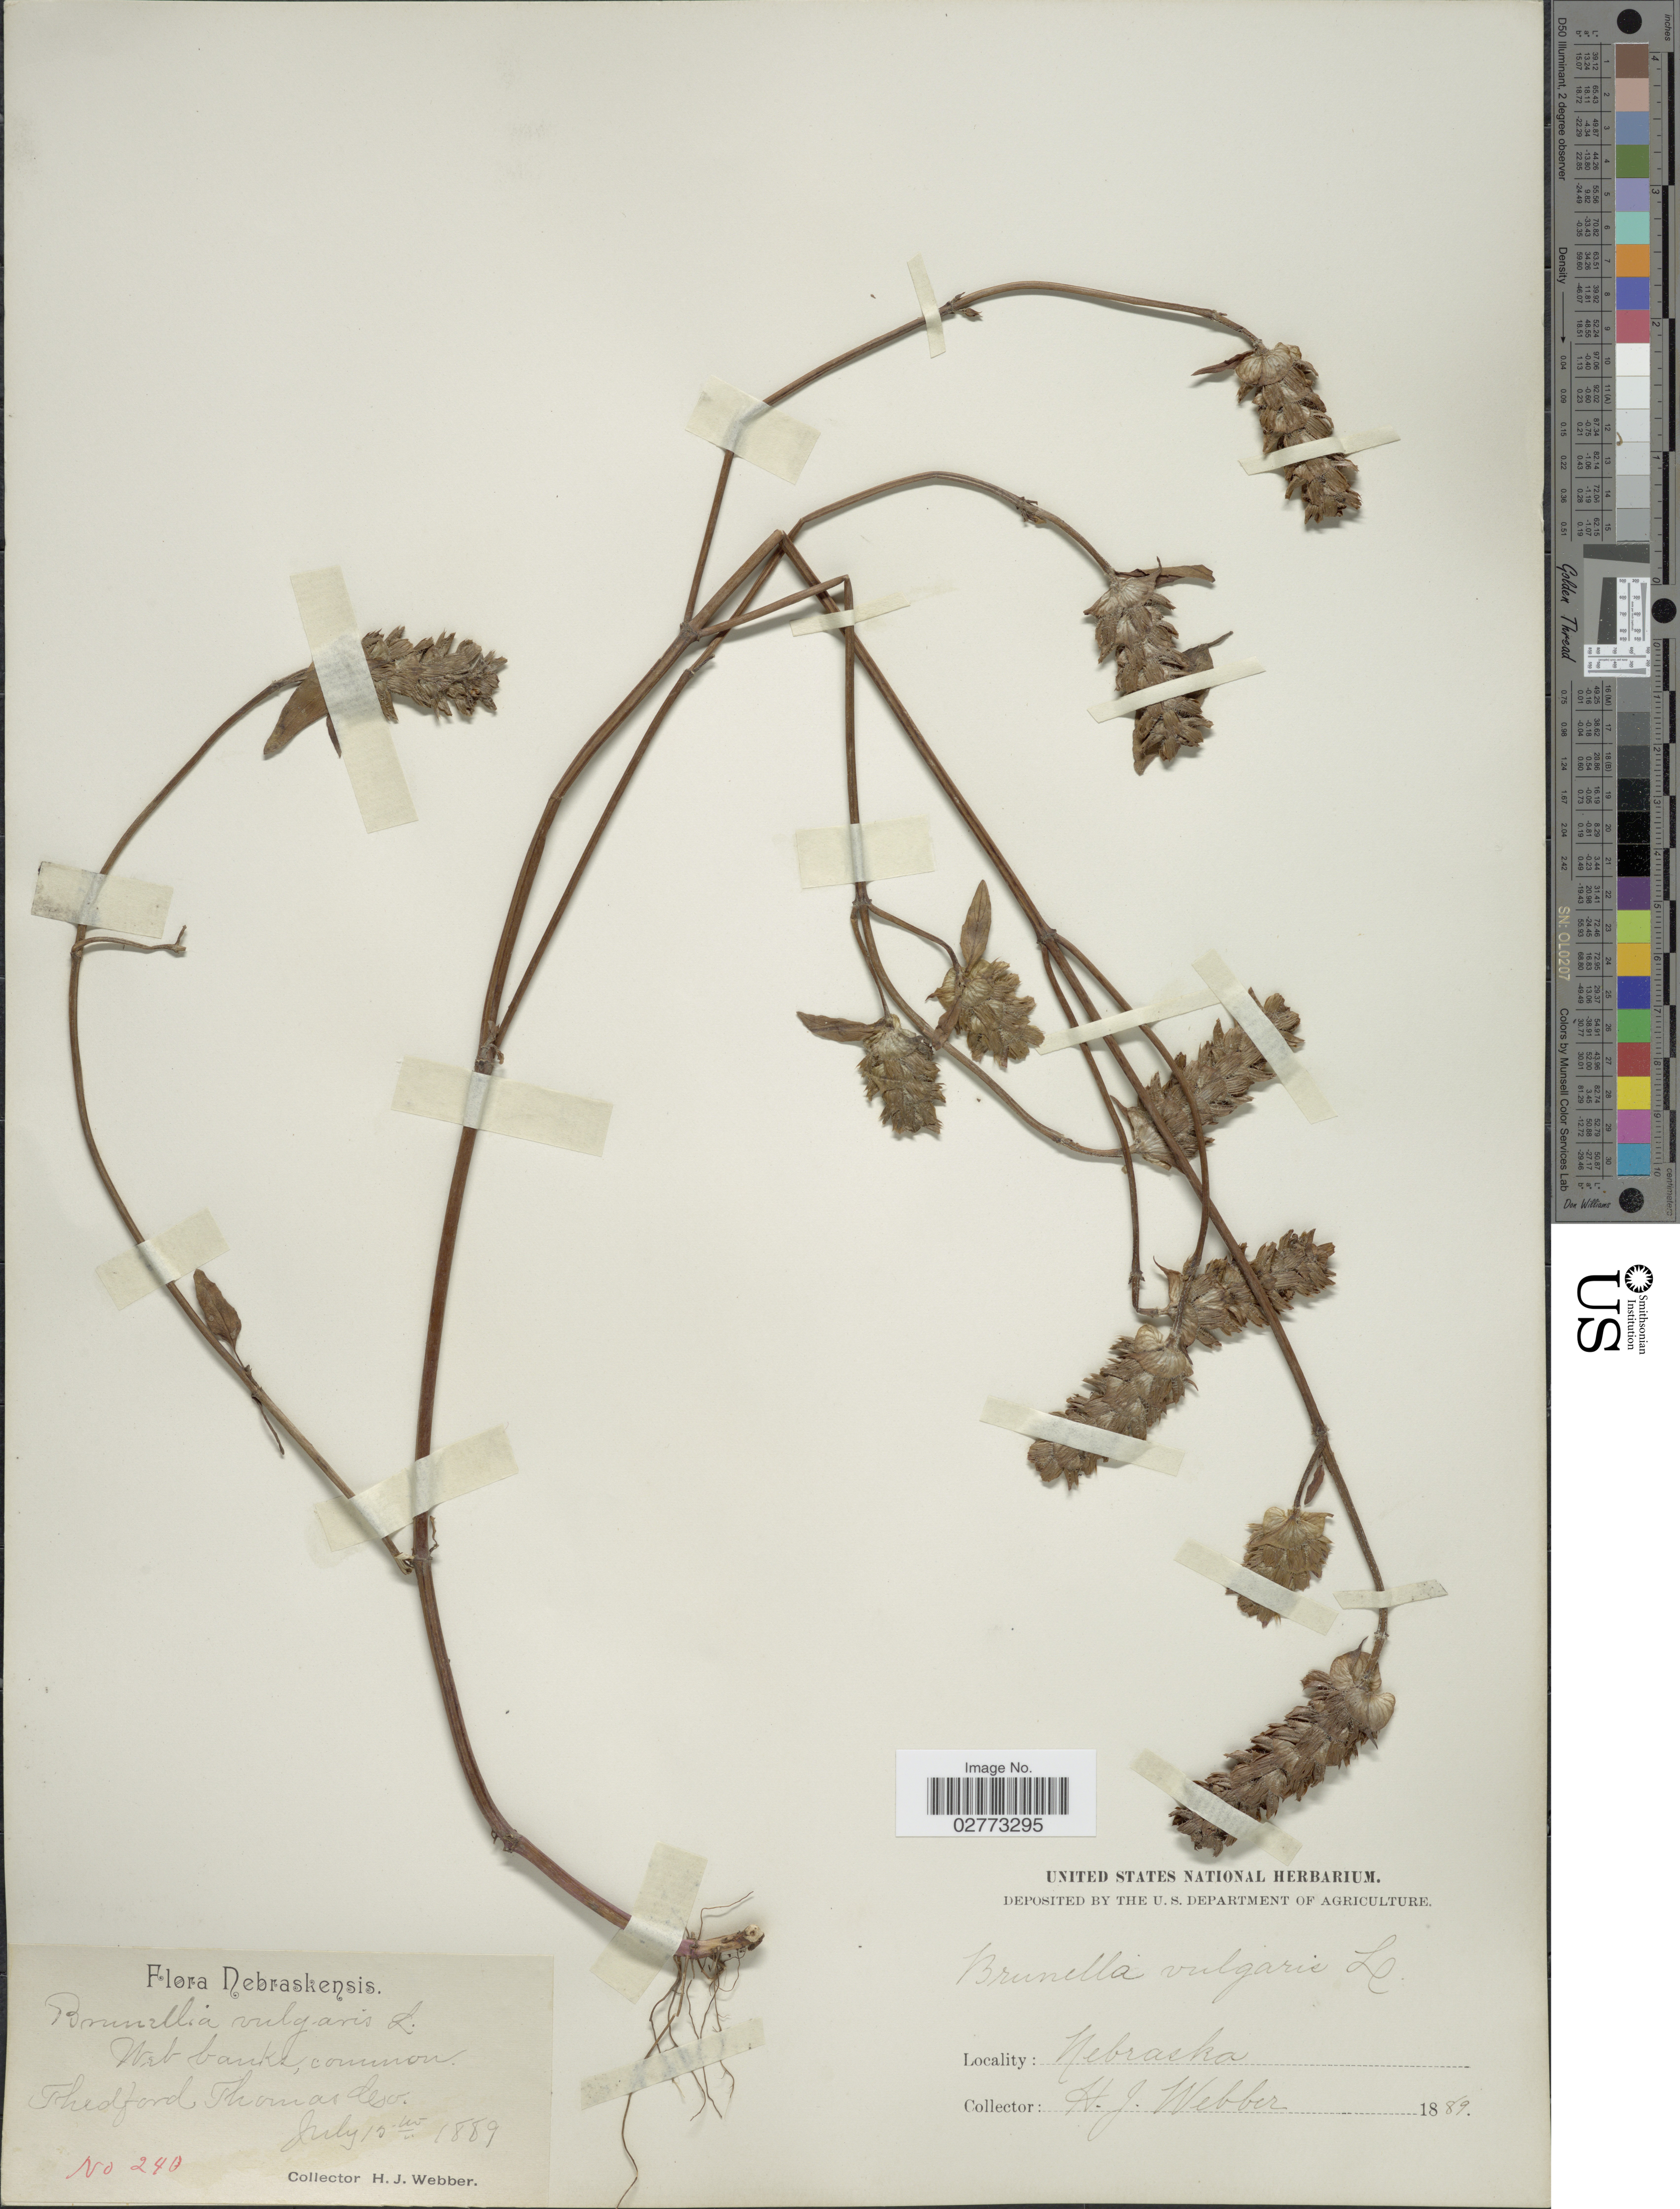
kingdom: Plantae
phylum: Tracheophyta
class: Magnoliopsida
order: Lamiales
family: Lamiaceae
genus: Prunella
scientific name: Prunella vulgaris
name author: L.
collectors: H. Webber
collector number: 240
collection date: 1889-07-15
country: United States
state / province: Nebraska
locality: Wet banks, common. Thedford Thomas Co.